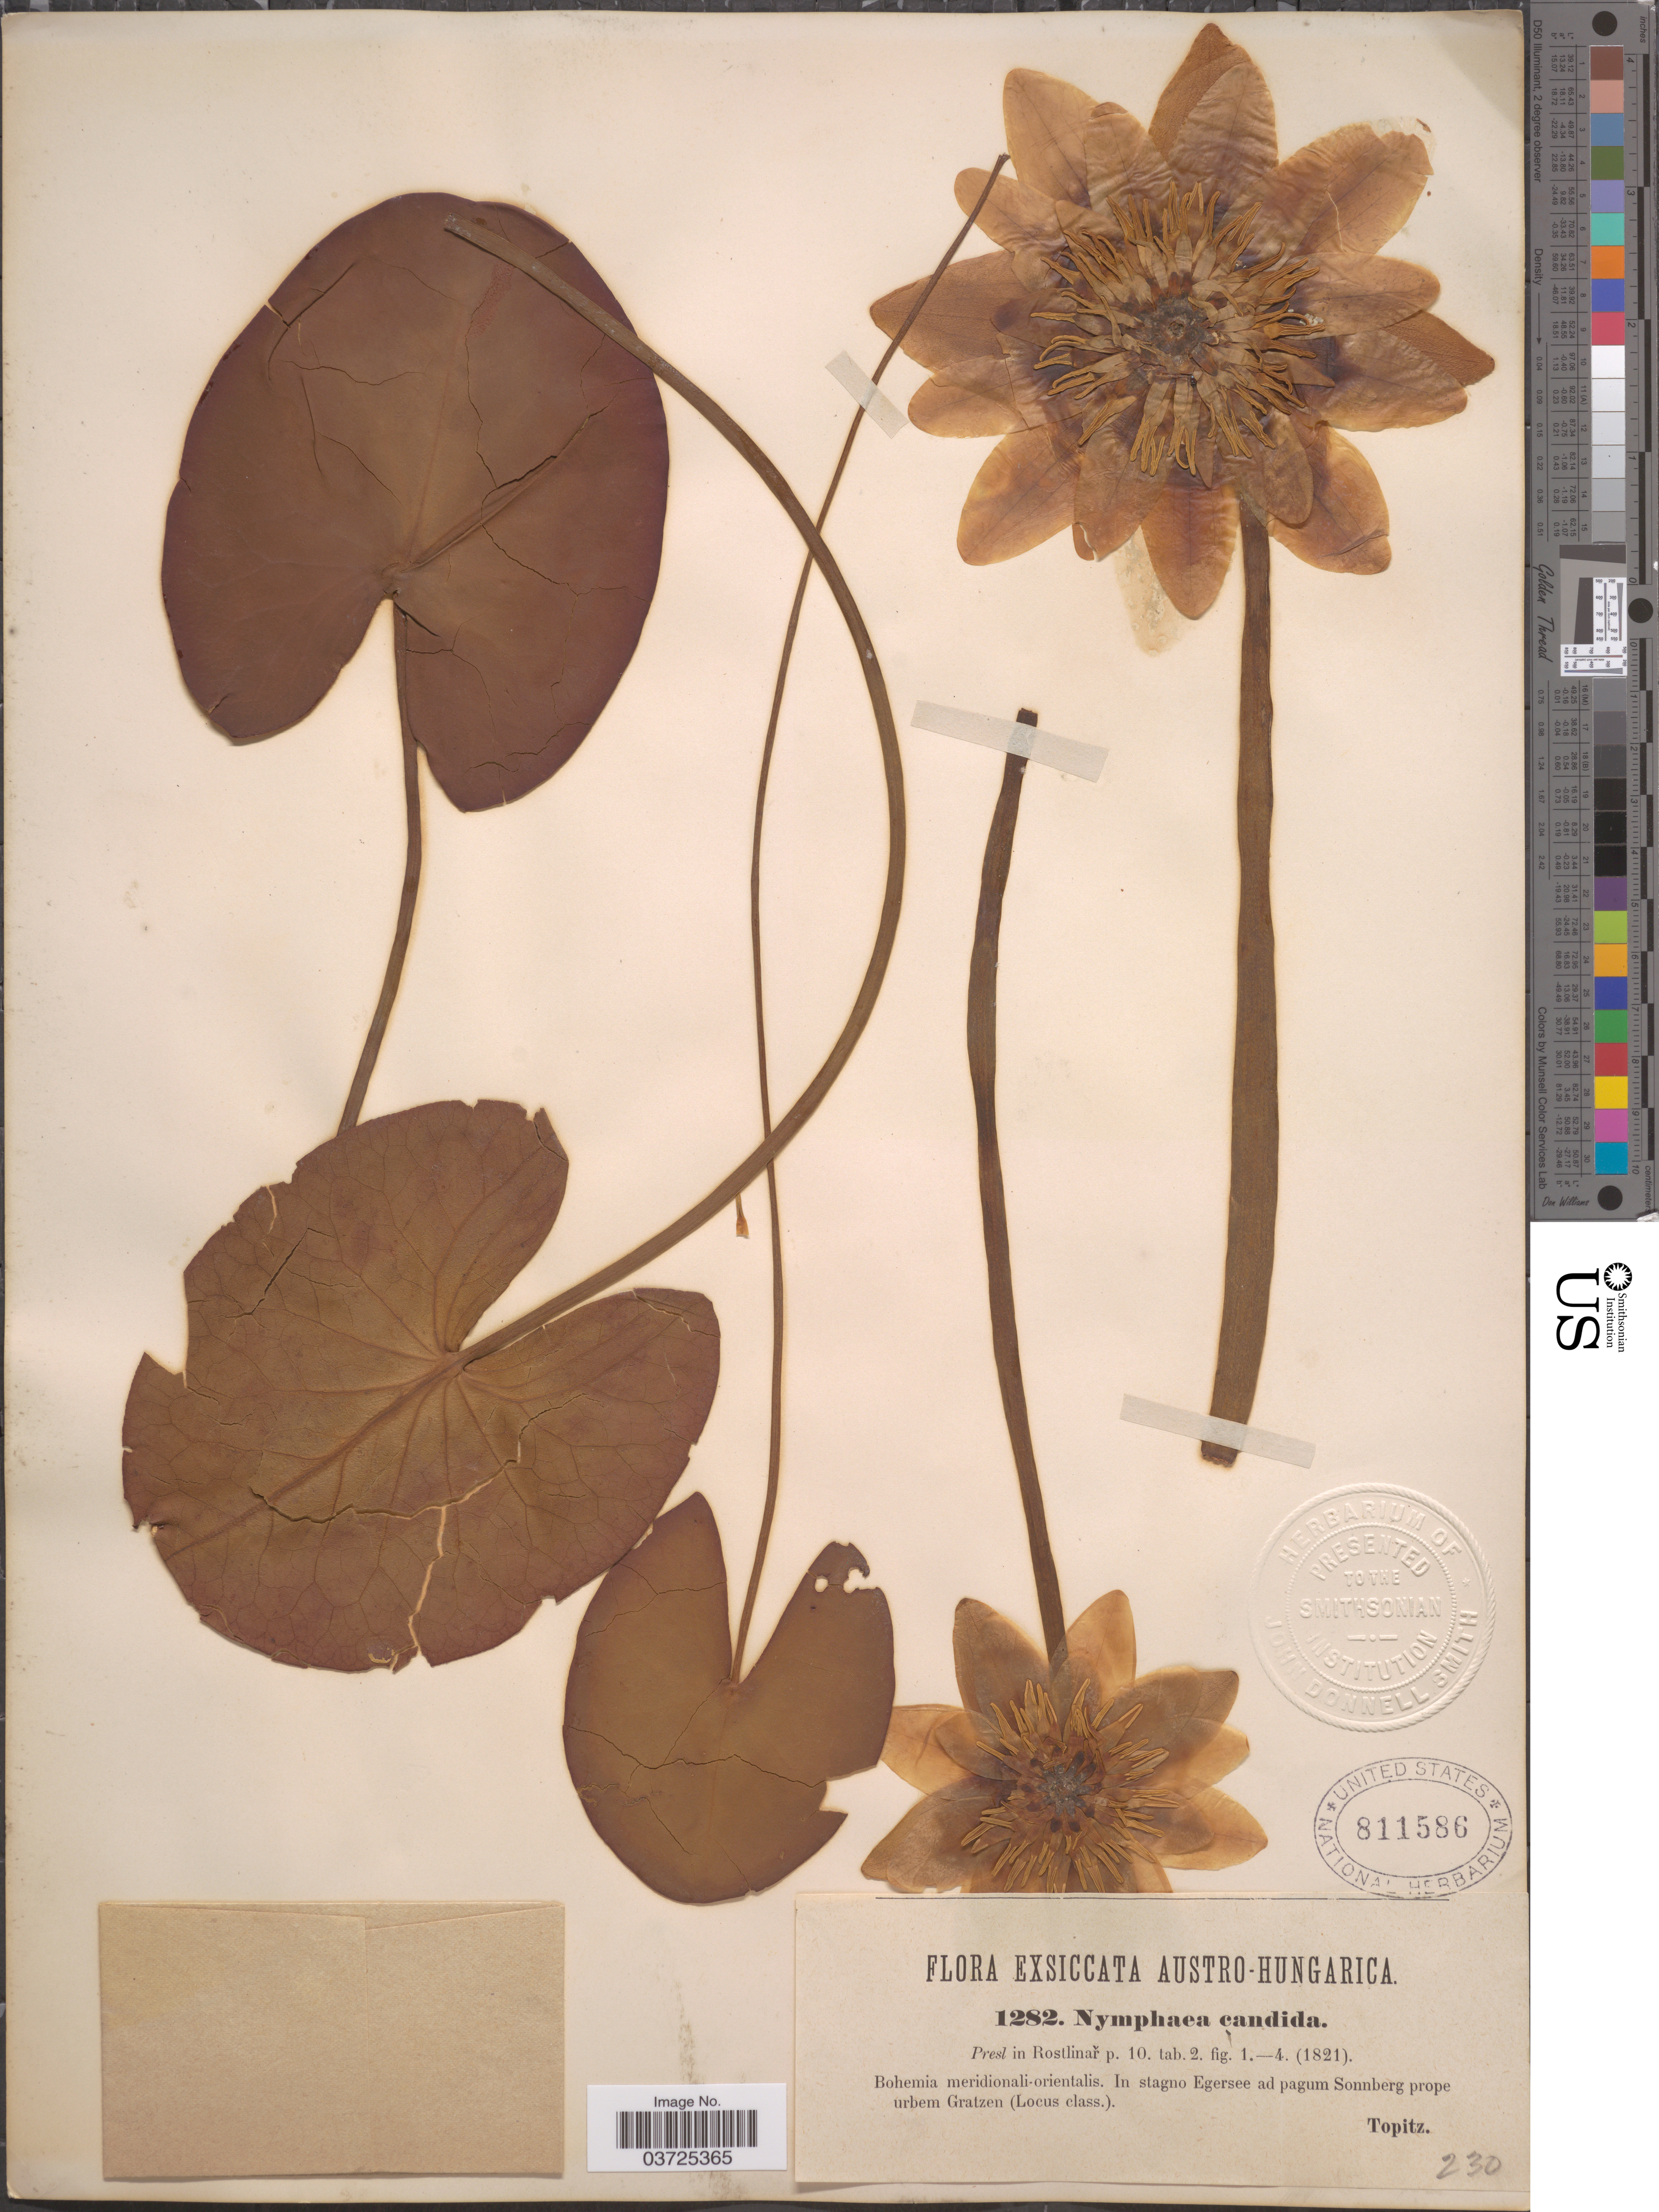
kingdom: Plantae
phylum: Tracheophyta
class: Magnoliopsida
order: Nymphaeales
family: Nymphaeaceae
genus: Nymphaea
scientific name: Nymphaea candida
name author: J. Presl & C. Presl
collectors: Topitz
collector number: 1282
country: Poland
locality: Austro-Hungarica. Bohemia meridionali-orientalis. In stagno Egersee ad pagum Sonnberg prope urbem Gratzen (Locus class).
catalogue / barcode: US 811586